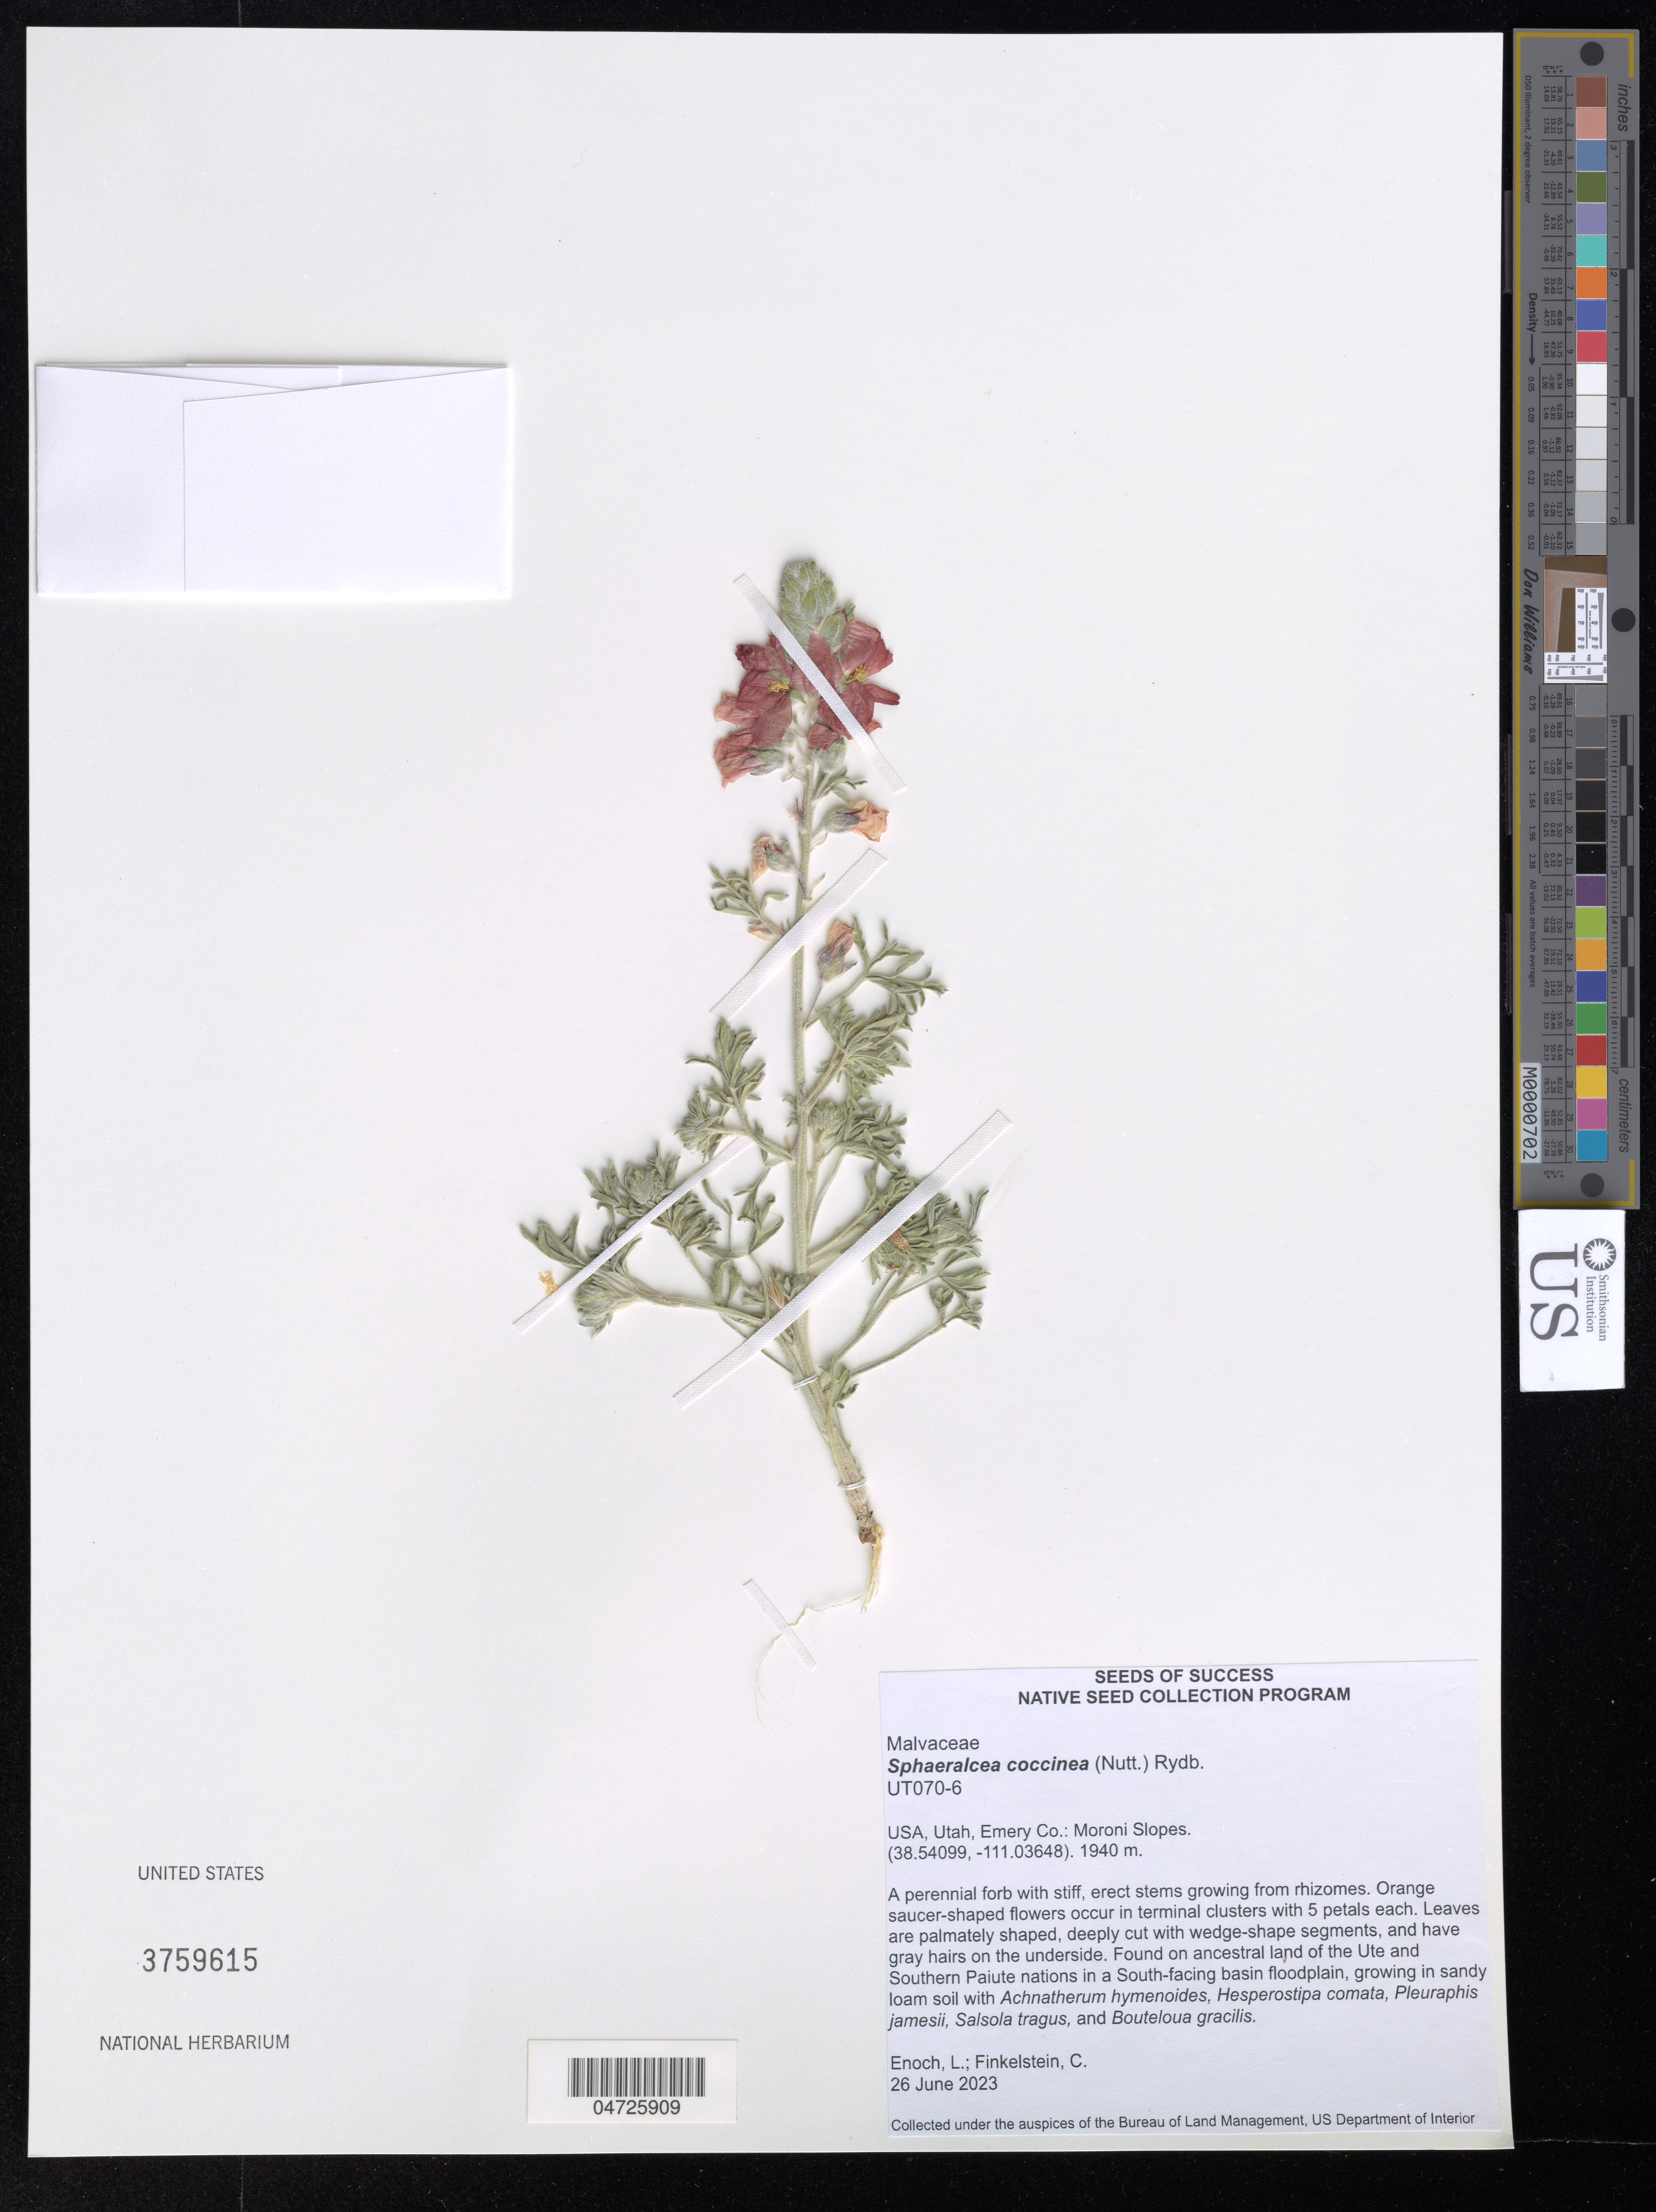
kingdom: Plantae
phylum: Tracheophyta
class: Magnoliopsida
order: Malvales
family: Malvaceae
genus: Sphaeralcea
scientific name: Sphaeralcea coccinea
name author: (Nutt.) Rydb.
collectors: L. Enoch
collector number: UT070-6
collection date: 2023-06-26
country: United States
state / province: Utah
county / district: Emery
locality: Emery Co.: Moroni Slopes.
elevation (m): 1940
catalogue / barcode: US 3759615